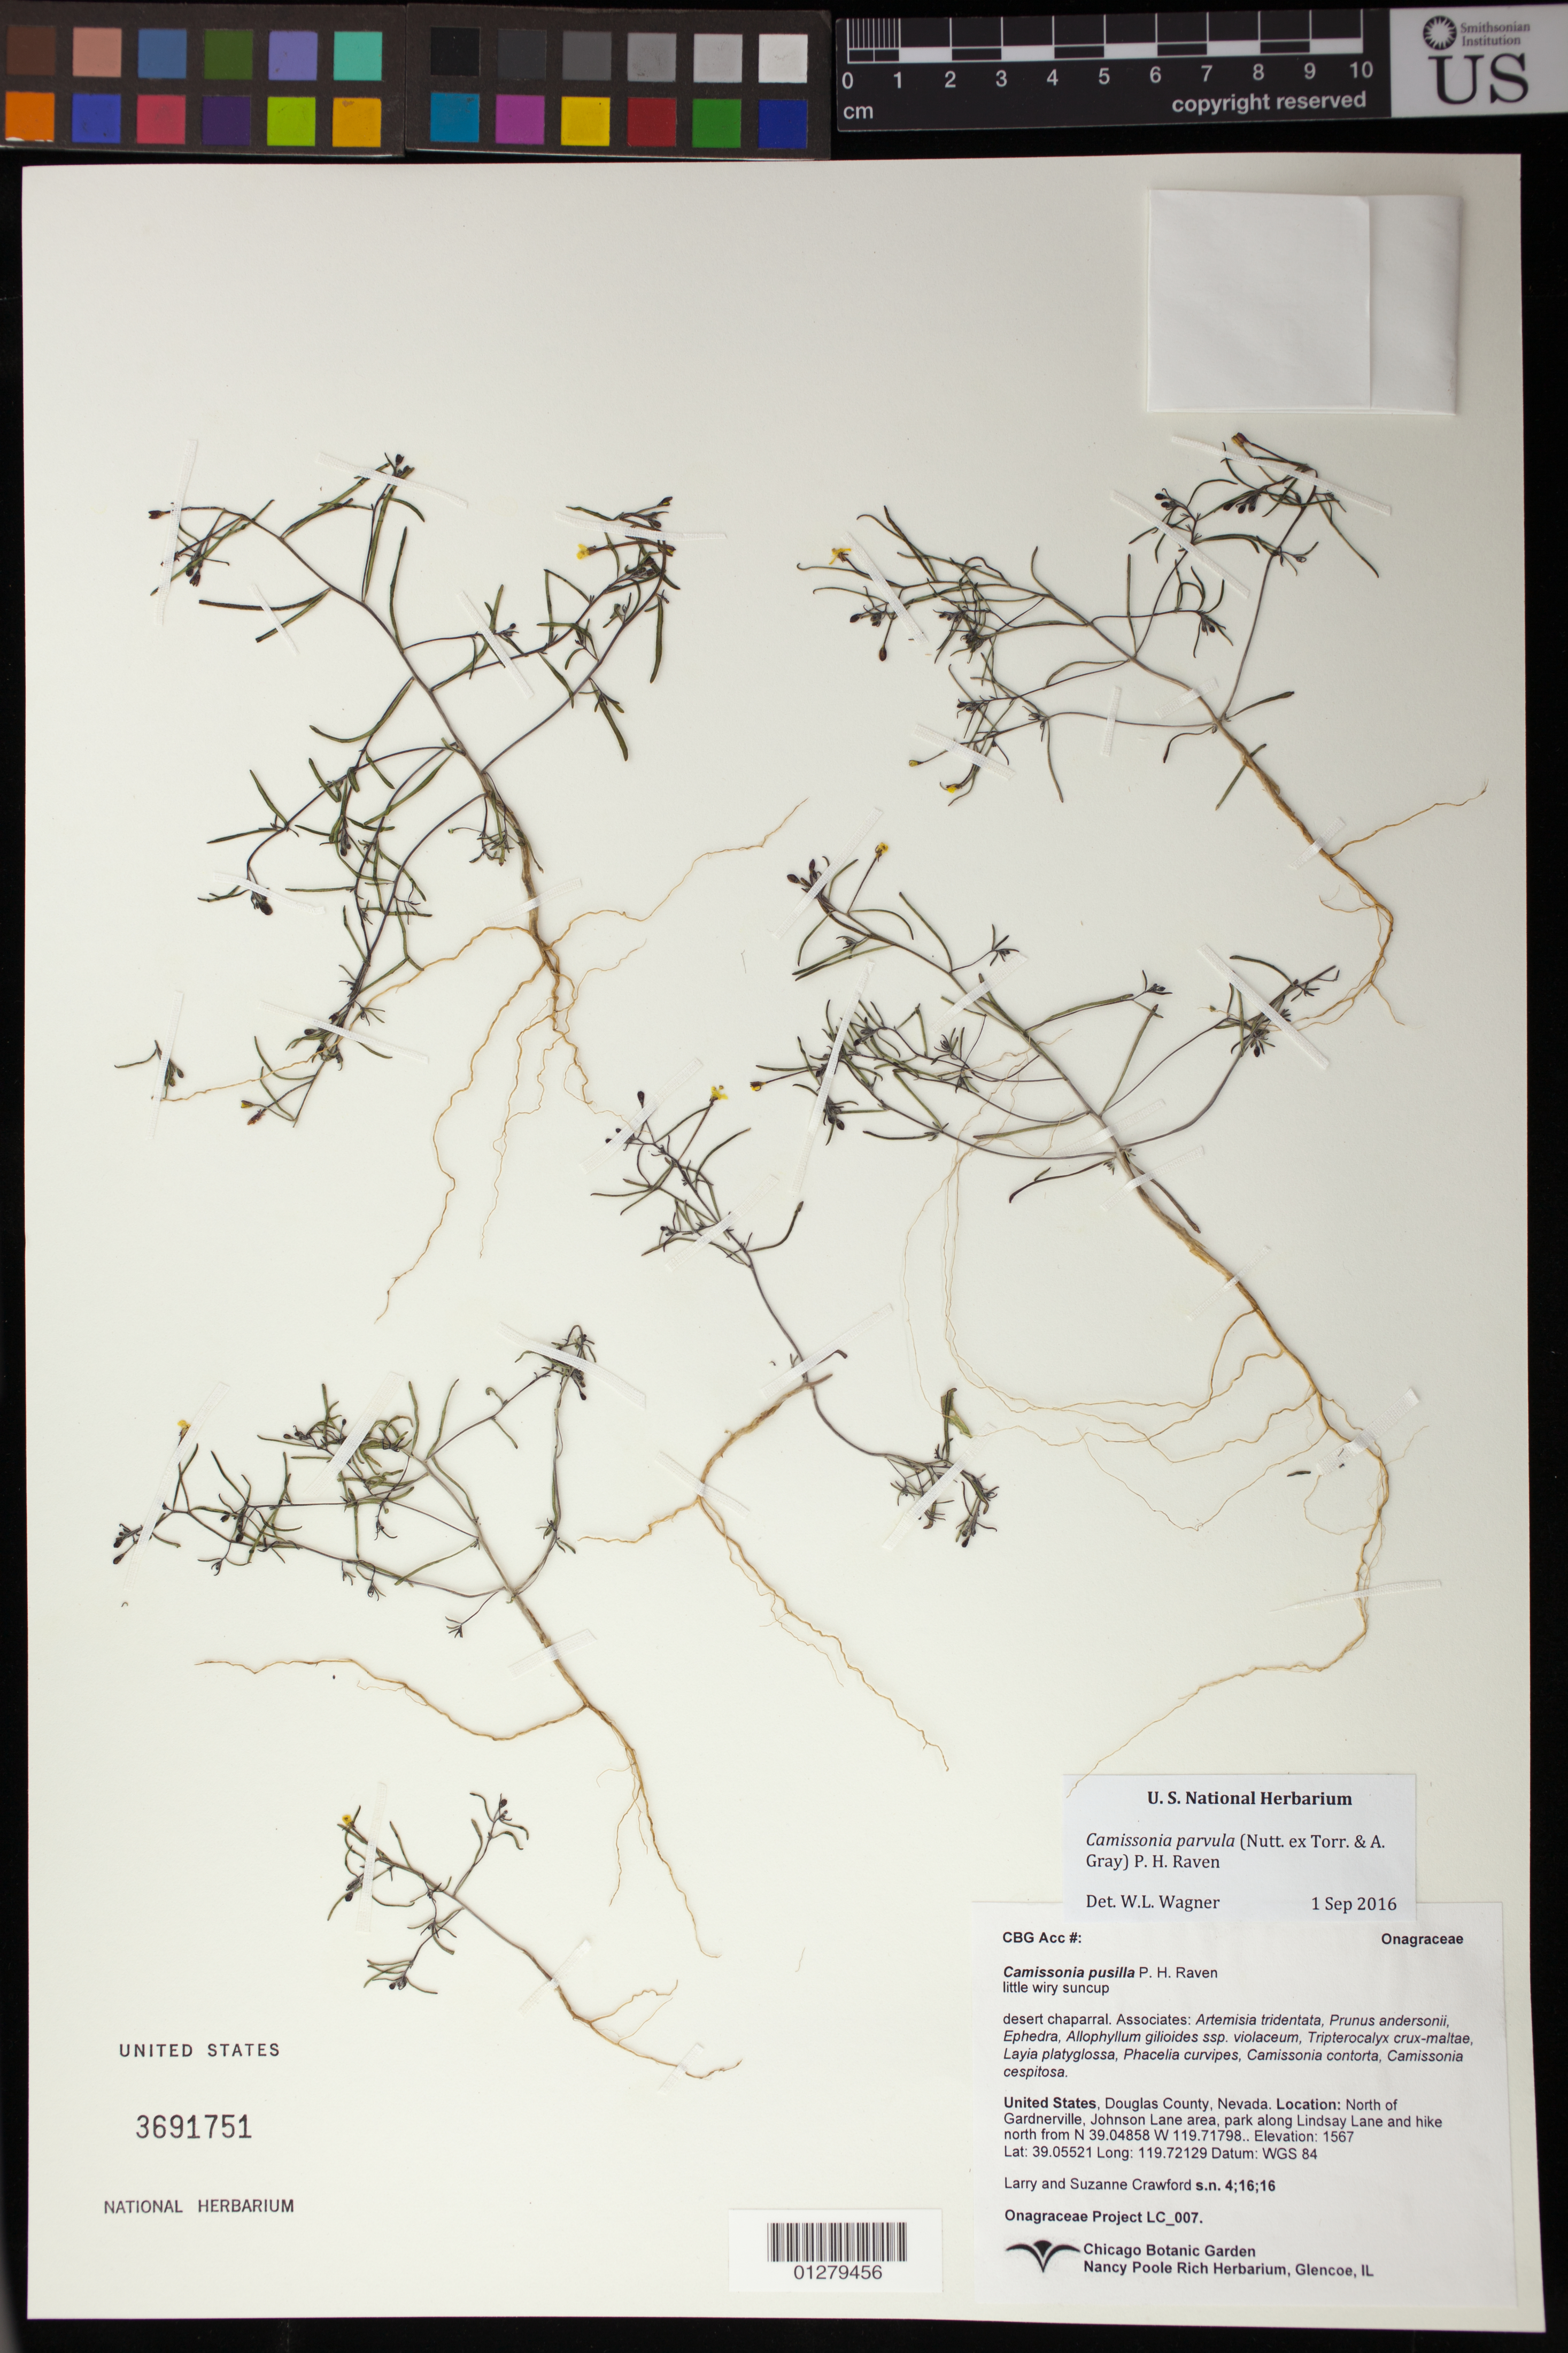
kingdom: Plantae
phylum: Tracheophyta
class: Magnoliopsida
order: Myrtales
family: Onagraceae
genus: Camissonia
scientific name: Camissonia parvula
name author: (Nutt. ex Torr. &) P.H. Raven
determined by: Wagner, W. L., (BOT), Smithsonian Institution - National Museum of Natural History (UNITED STATES)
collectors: L. Crawford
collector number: LC 007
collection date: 2016-04-16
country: United States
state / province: Nevada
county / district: Douglas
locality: North of Gardnerville, Johnson Lane area, park along Lindsay Lane, hike north from N39.04858, W119.71798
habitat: Desert chaparral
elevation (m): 1567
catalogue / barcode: US 3691751